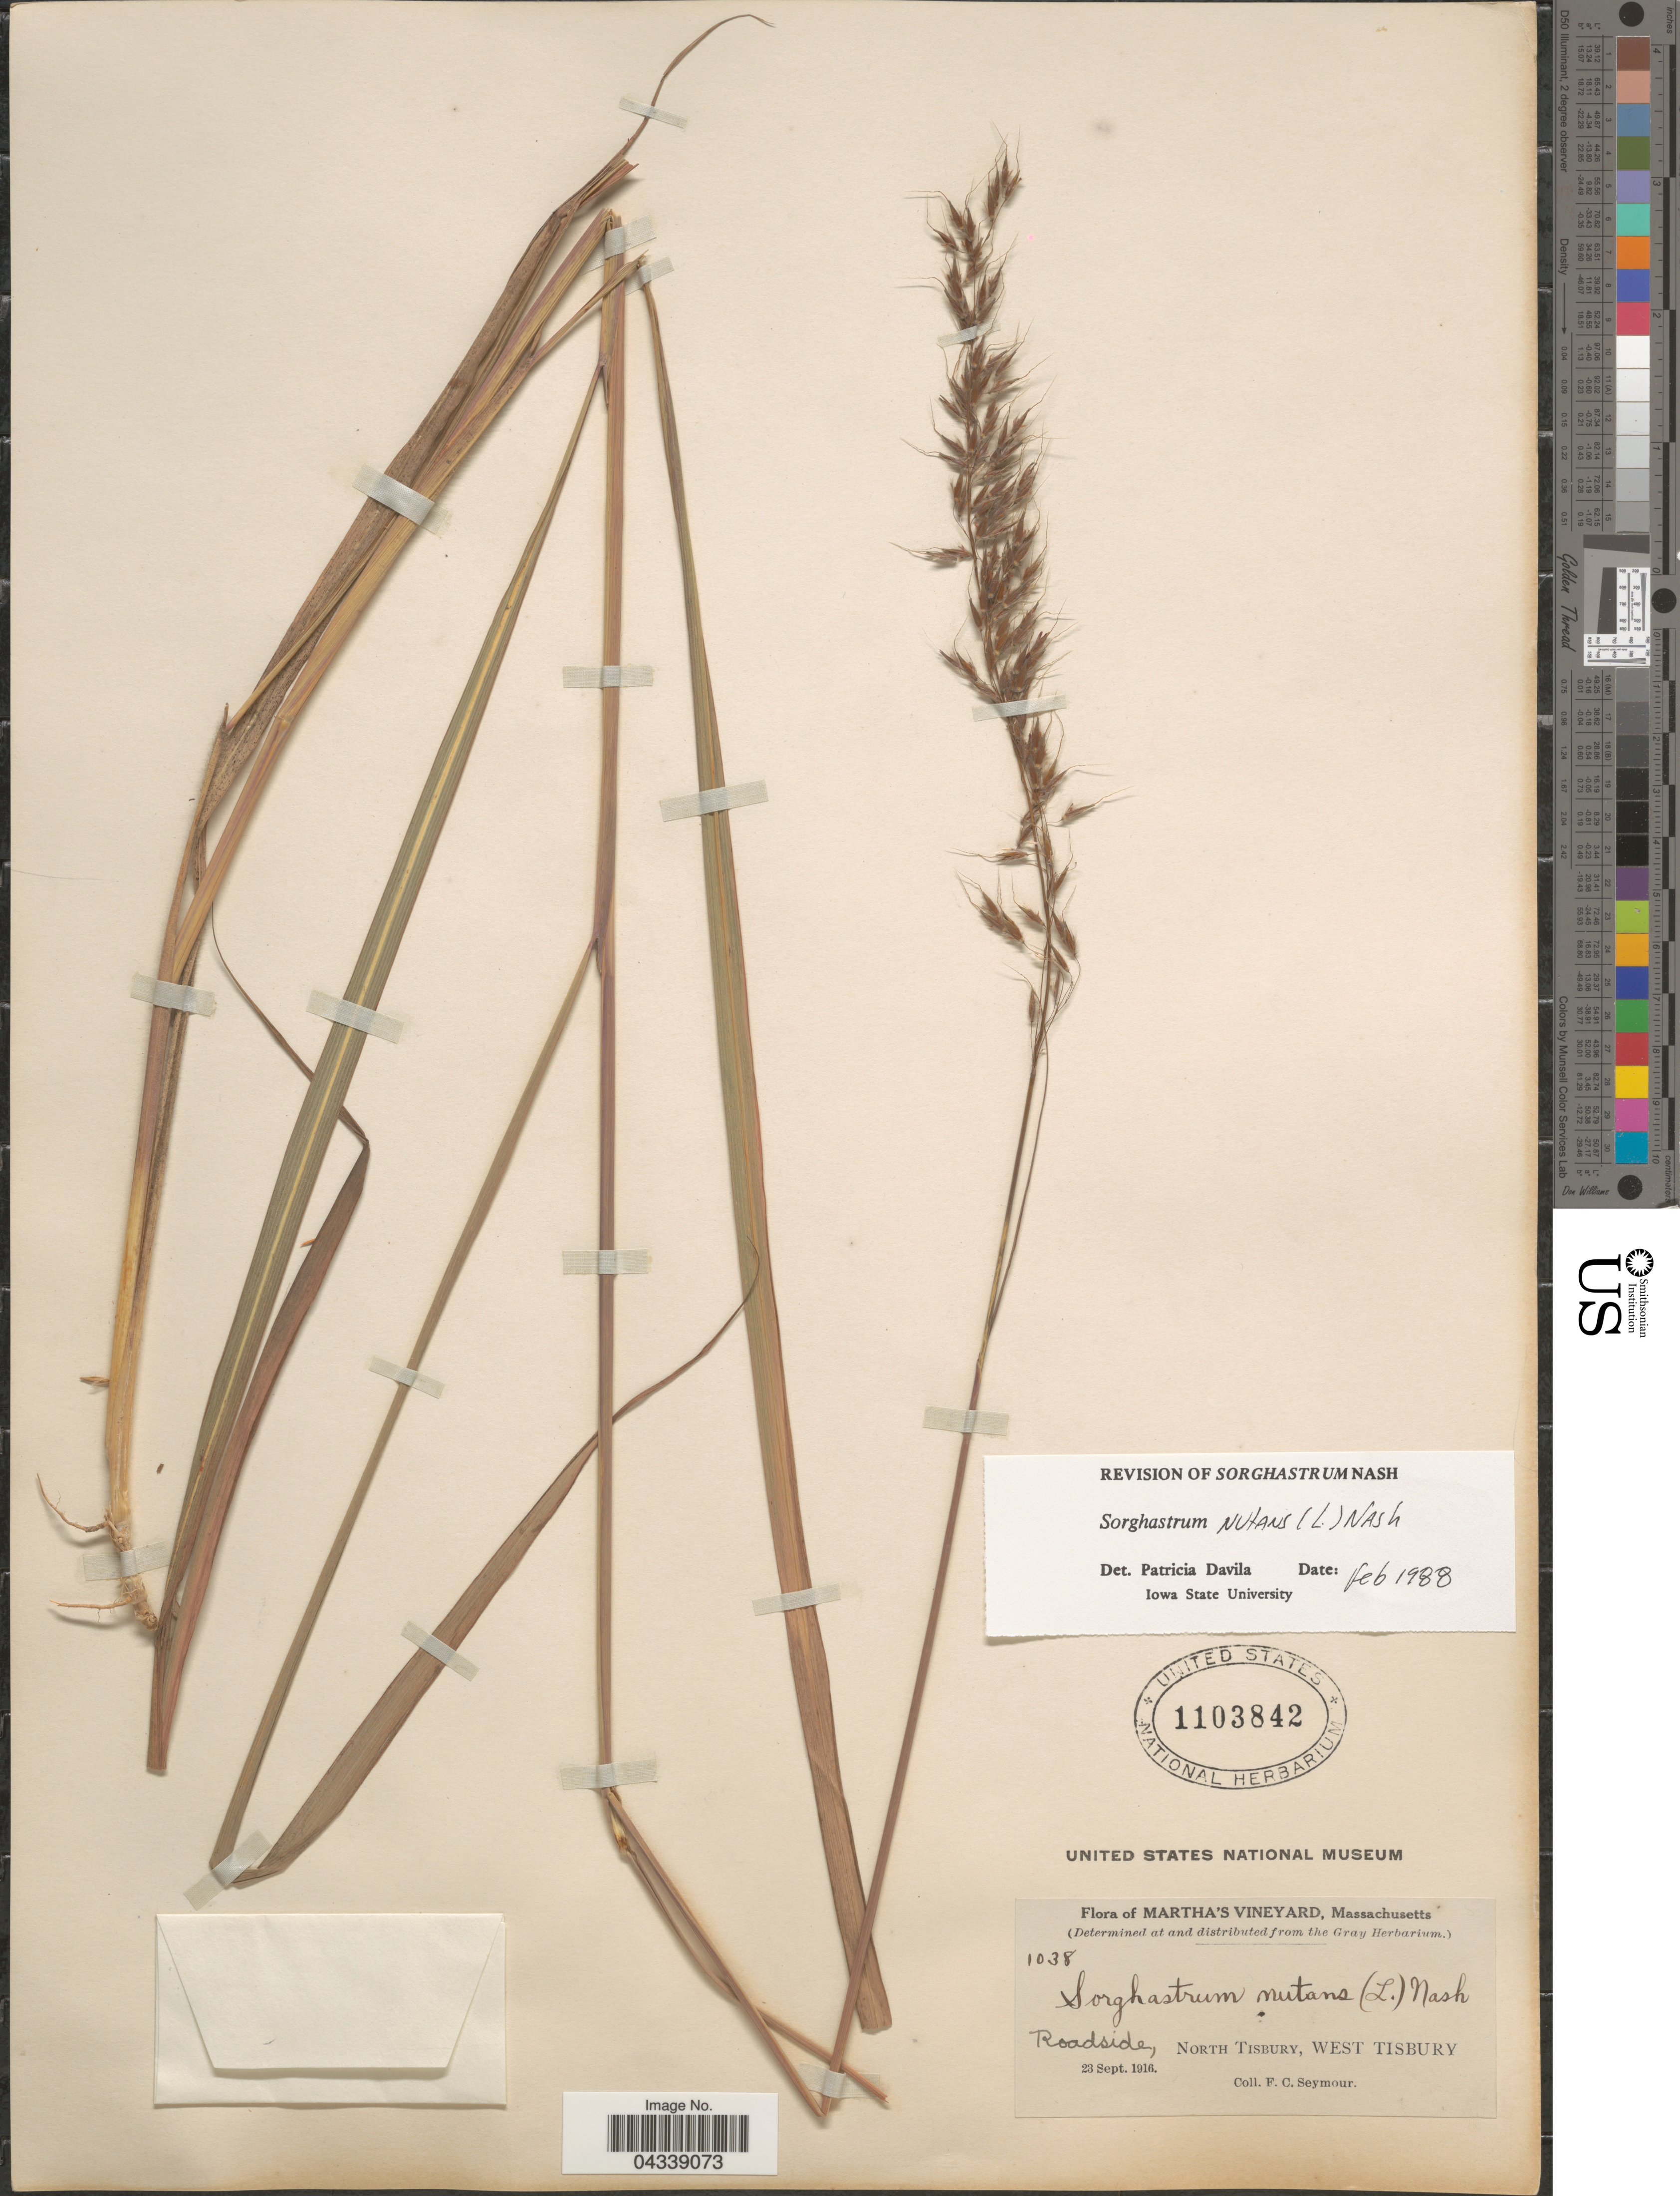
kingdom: Plantae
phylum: Tracheophyta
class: Liliopsida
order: Poales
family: Poaceae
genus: Sorghastrum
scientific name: Sorghastrum nutans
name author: (L.) Nash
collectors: F. C. Seymour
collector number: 1038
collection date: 1916-09-23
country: United States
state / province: Massachusetts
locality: Martha's Vineyard. Roadside, North Tisbury, West Tisbury.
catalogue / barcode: US 1103842